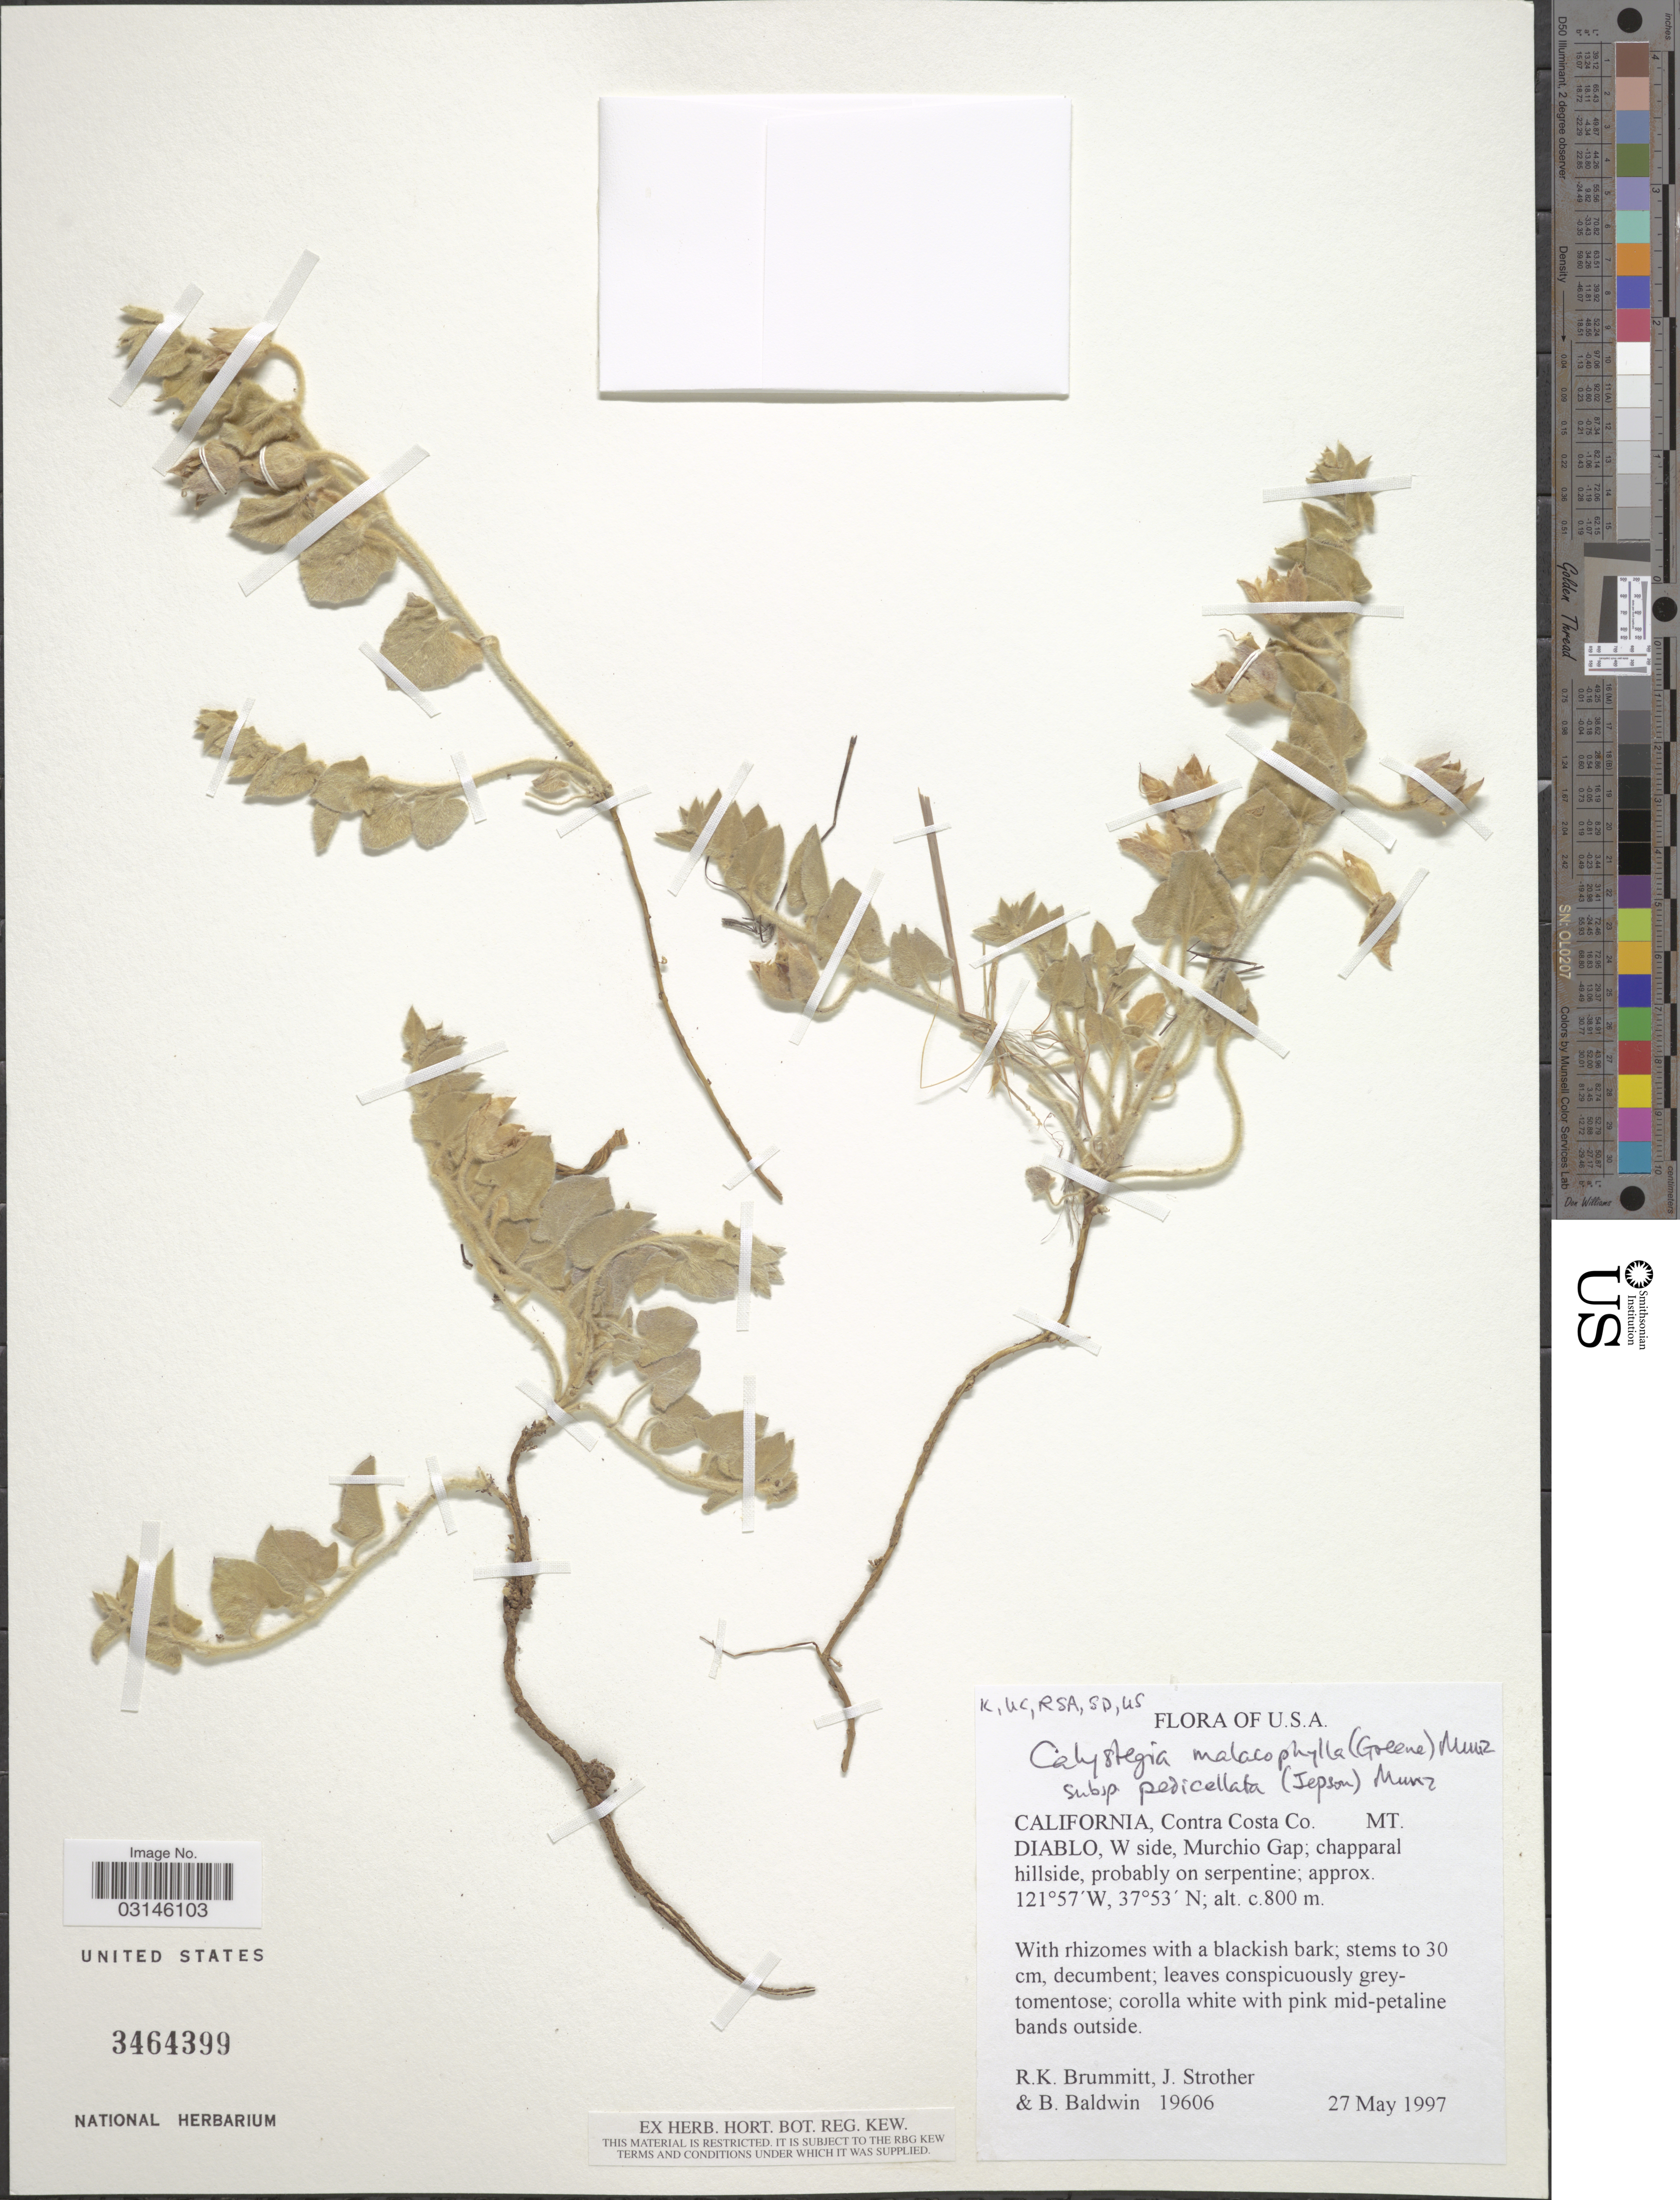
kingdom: Plantae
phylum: Tracheophyta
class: Magnoliopsida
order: Solanales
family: Convolvulaceae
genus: Calystegia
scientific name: Calystegia malacophylla subsp. pedicellata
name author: (Jeps.) Munz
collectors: R. K. Brummitt, J. Strother & B. Baldwin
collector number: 19606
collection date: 1997-05-27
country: United States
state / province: California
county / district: Contra Costa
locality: Contra Costa Co. Mt. Diablo, W side, Murchio Gap.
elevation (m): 800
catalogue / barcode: US 3464399